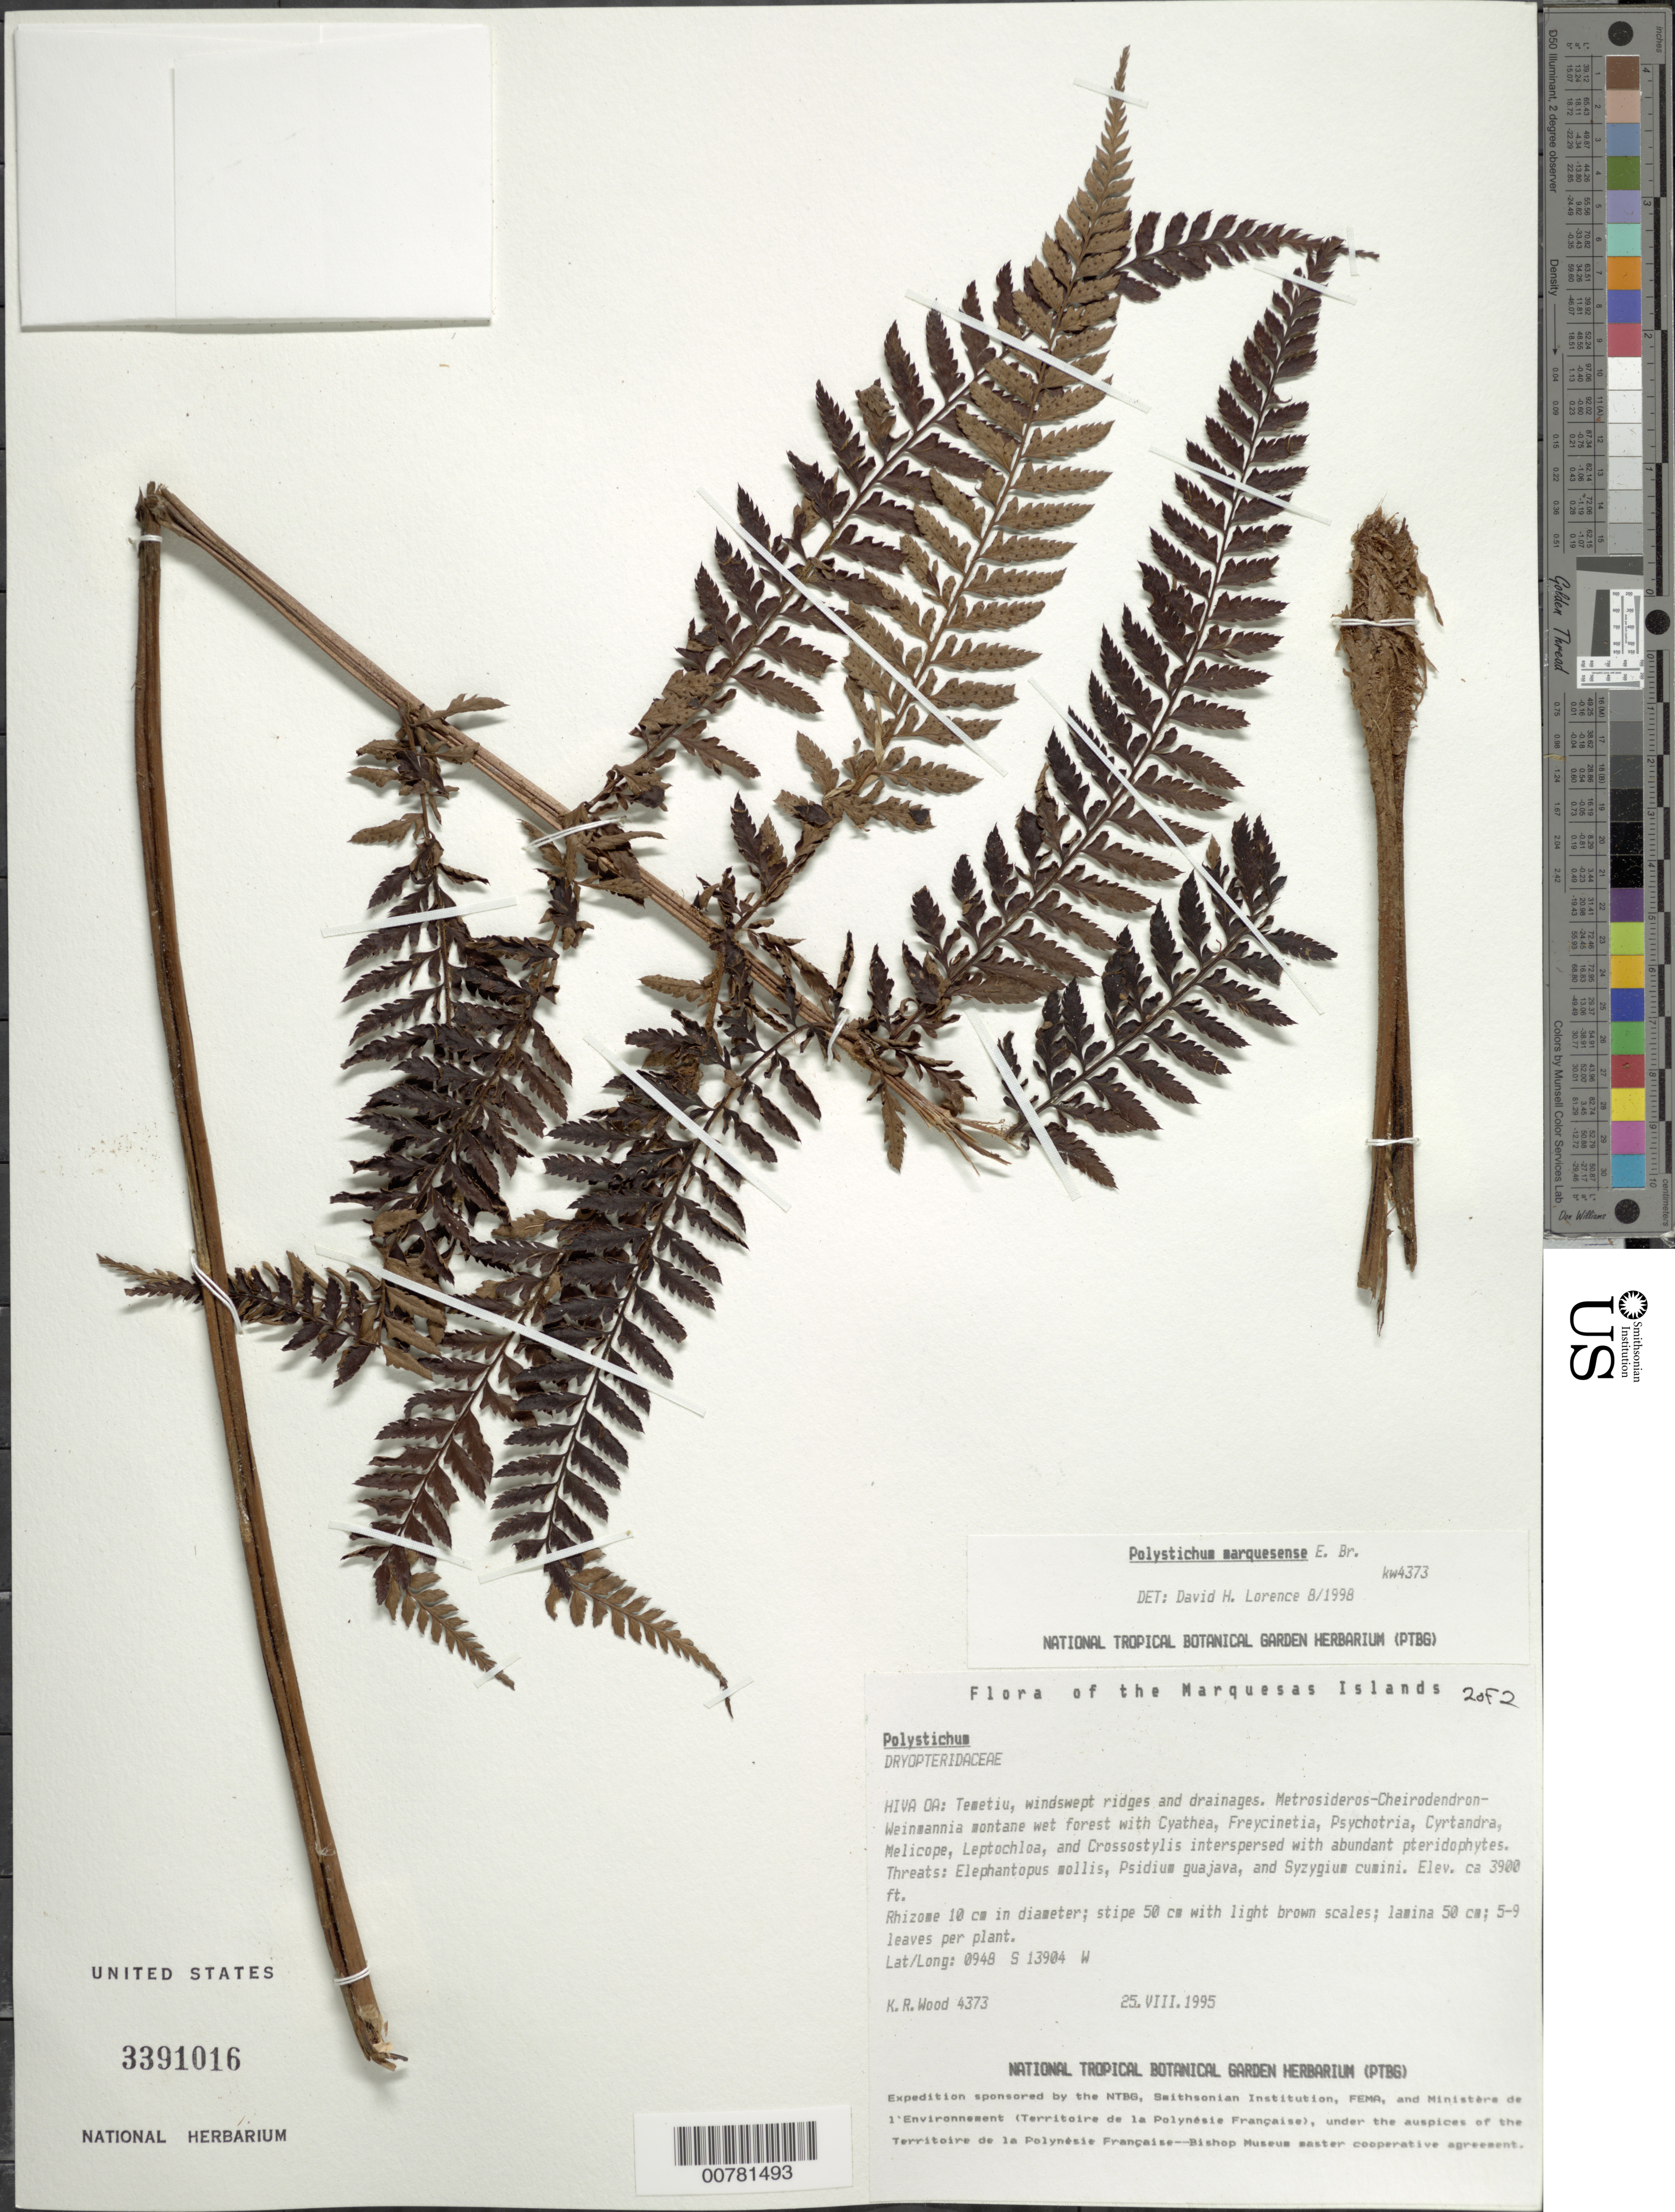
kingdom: Plantae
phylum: Tracheophyta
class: Polypodiopsida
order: Polypodiales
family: Dryopteridaceae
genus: Polystichum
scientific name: Polystichum marquesense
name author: E.D. Br.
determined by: Lorence, David H., (PTBG), National Tropical Botanical Garden (UNITED STATES)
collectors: K. R. Wood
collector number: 4373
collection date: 1995-08-25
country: French Polynesia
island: Hiva Oa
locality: Temetiu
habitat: Windswept ridges and drainages, in Metrosideros - Cheirodendron - Weinmannia montane wet forest and Cyathea - Freycinetia interspersed with rich pteridophyte forests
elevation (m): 1189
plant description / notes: Elaphantopsis mollis, Psidium guajava, Syzygium cuminii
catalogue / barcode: US 3391016